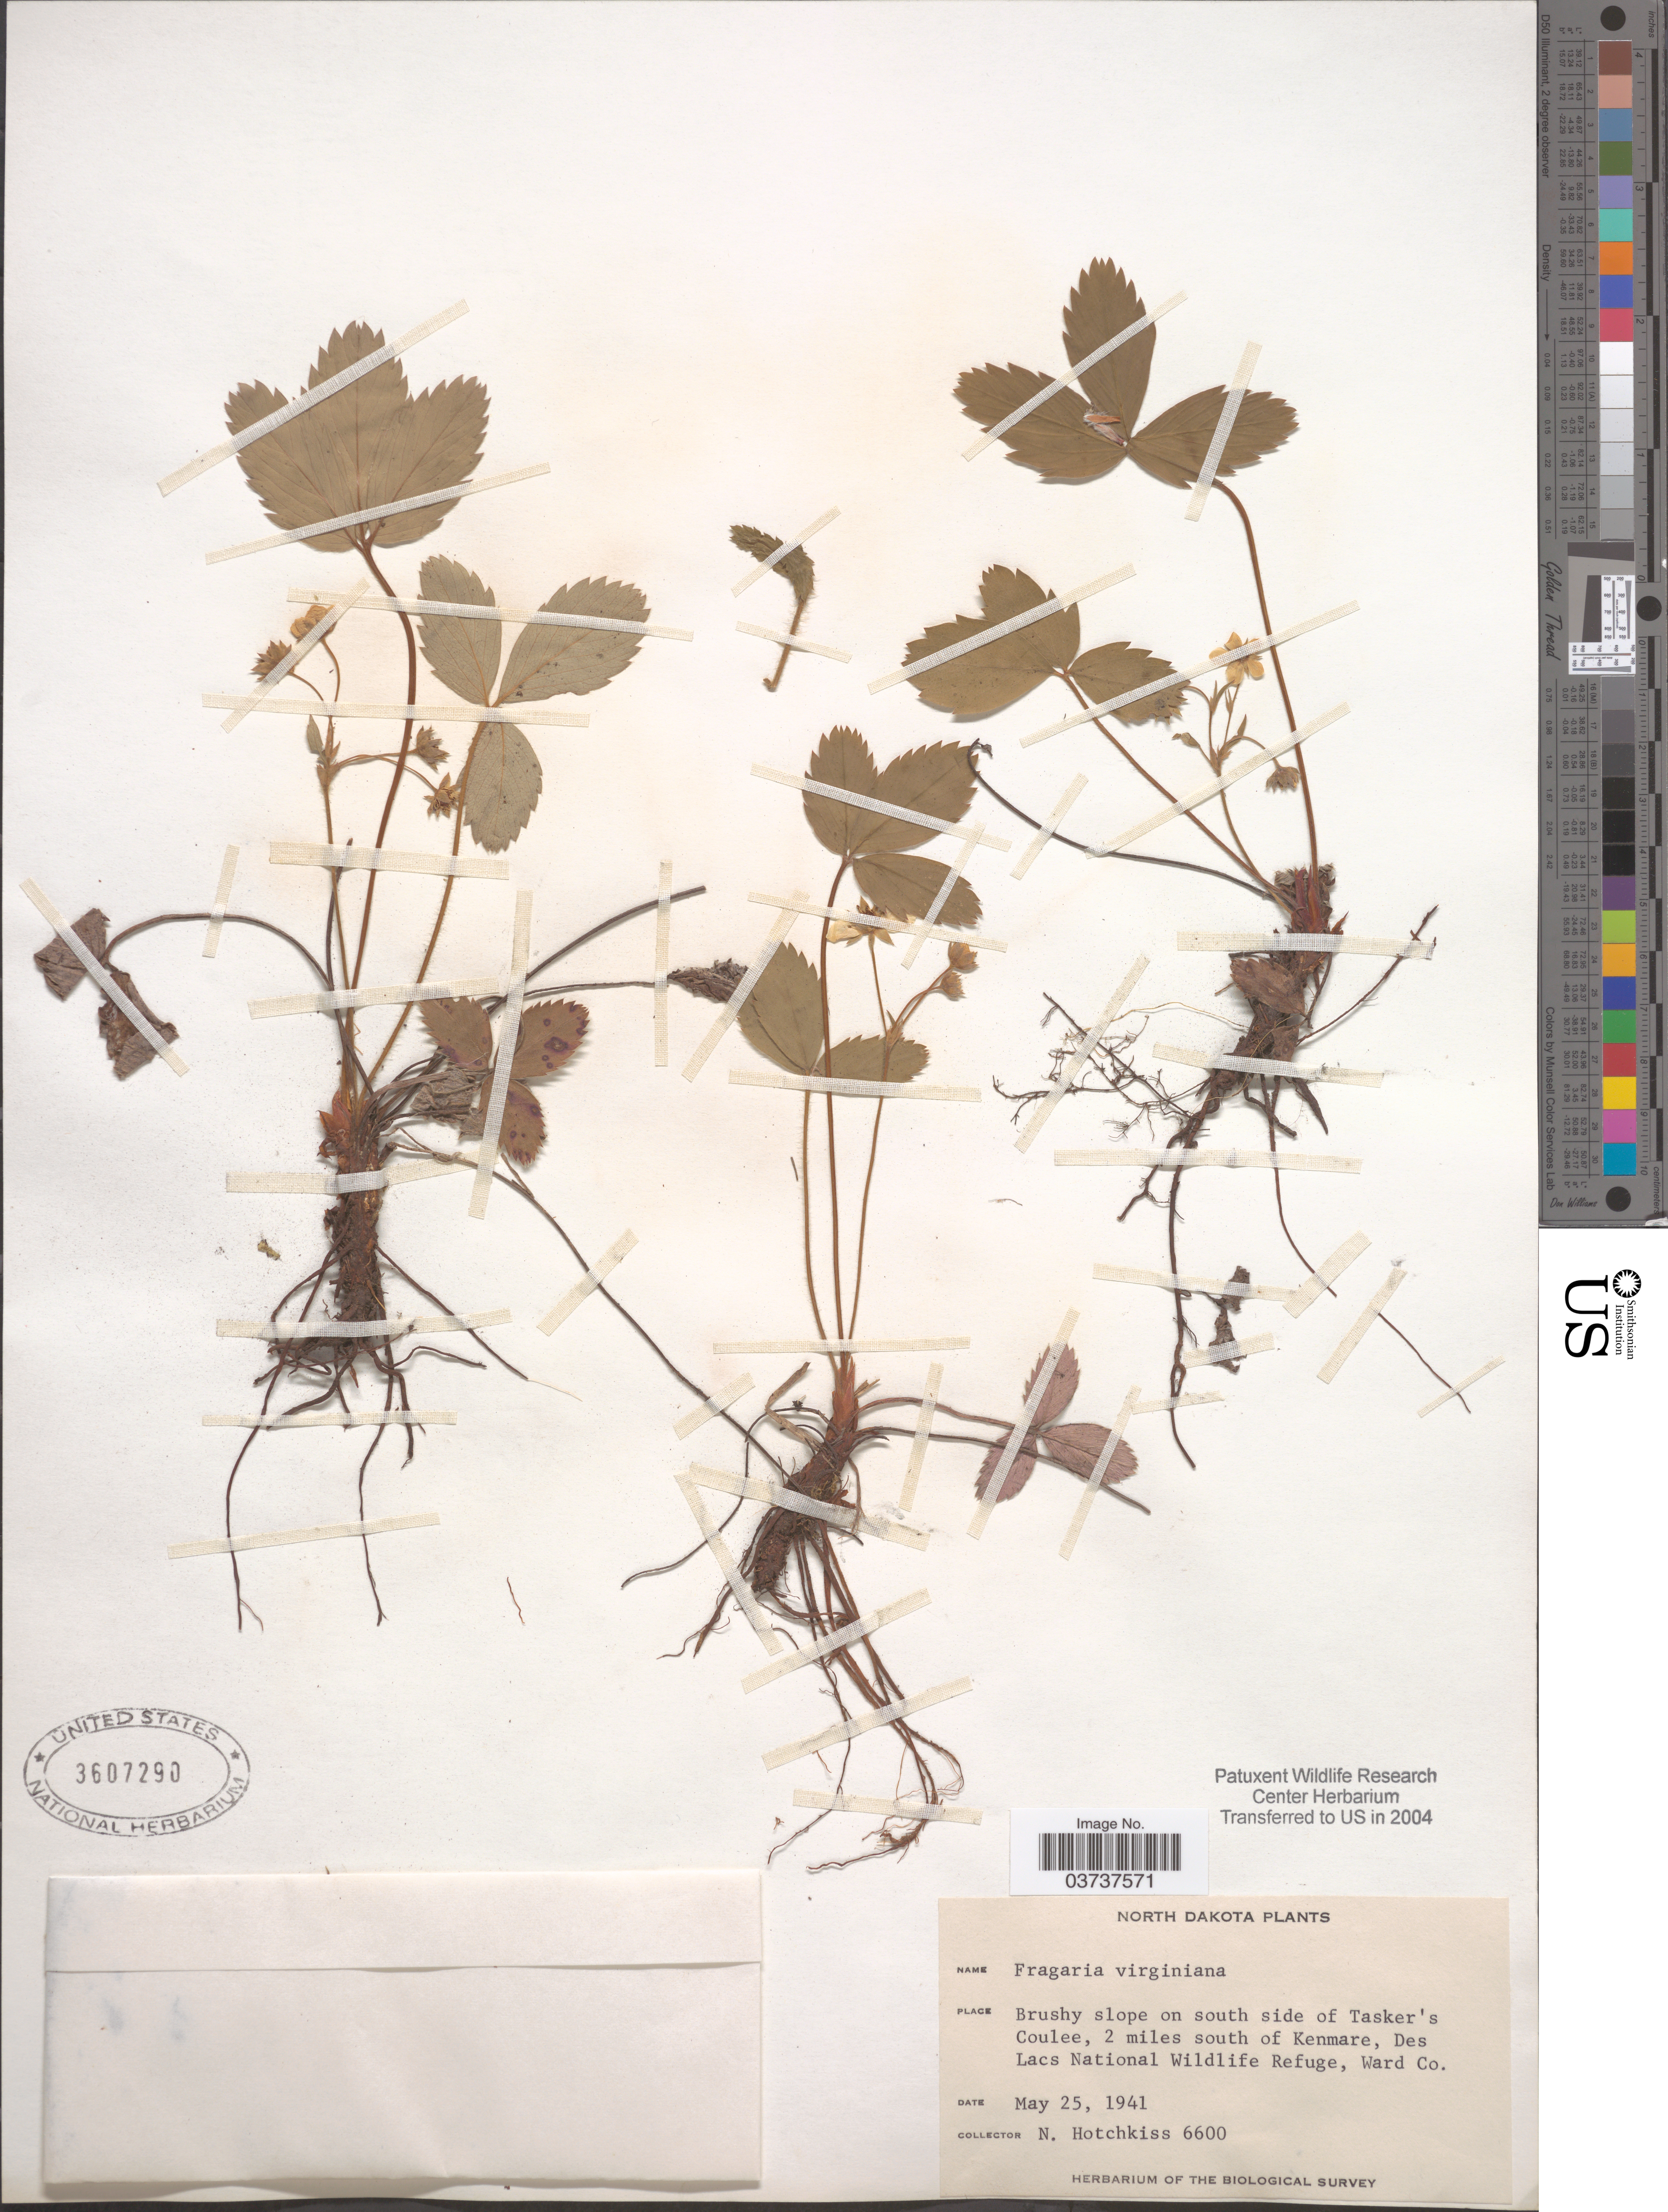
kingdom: Plantae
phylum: Tracheophyta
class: Magnoliopsida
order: Rosales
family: Rosaceae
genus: Fragaria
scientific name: Fragaria virginiana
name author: Mill.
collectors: N. Hotchkiss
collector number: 6600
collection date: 1941-05-25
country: United States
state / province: North Dakota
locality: On south side of Tasker's Coulee, 2 miles south of Kenmare, Des Lacs National Wildlife Refuge, Ward Co.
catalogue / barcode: US 3607290